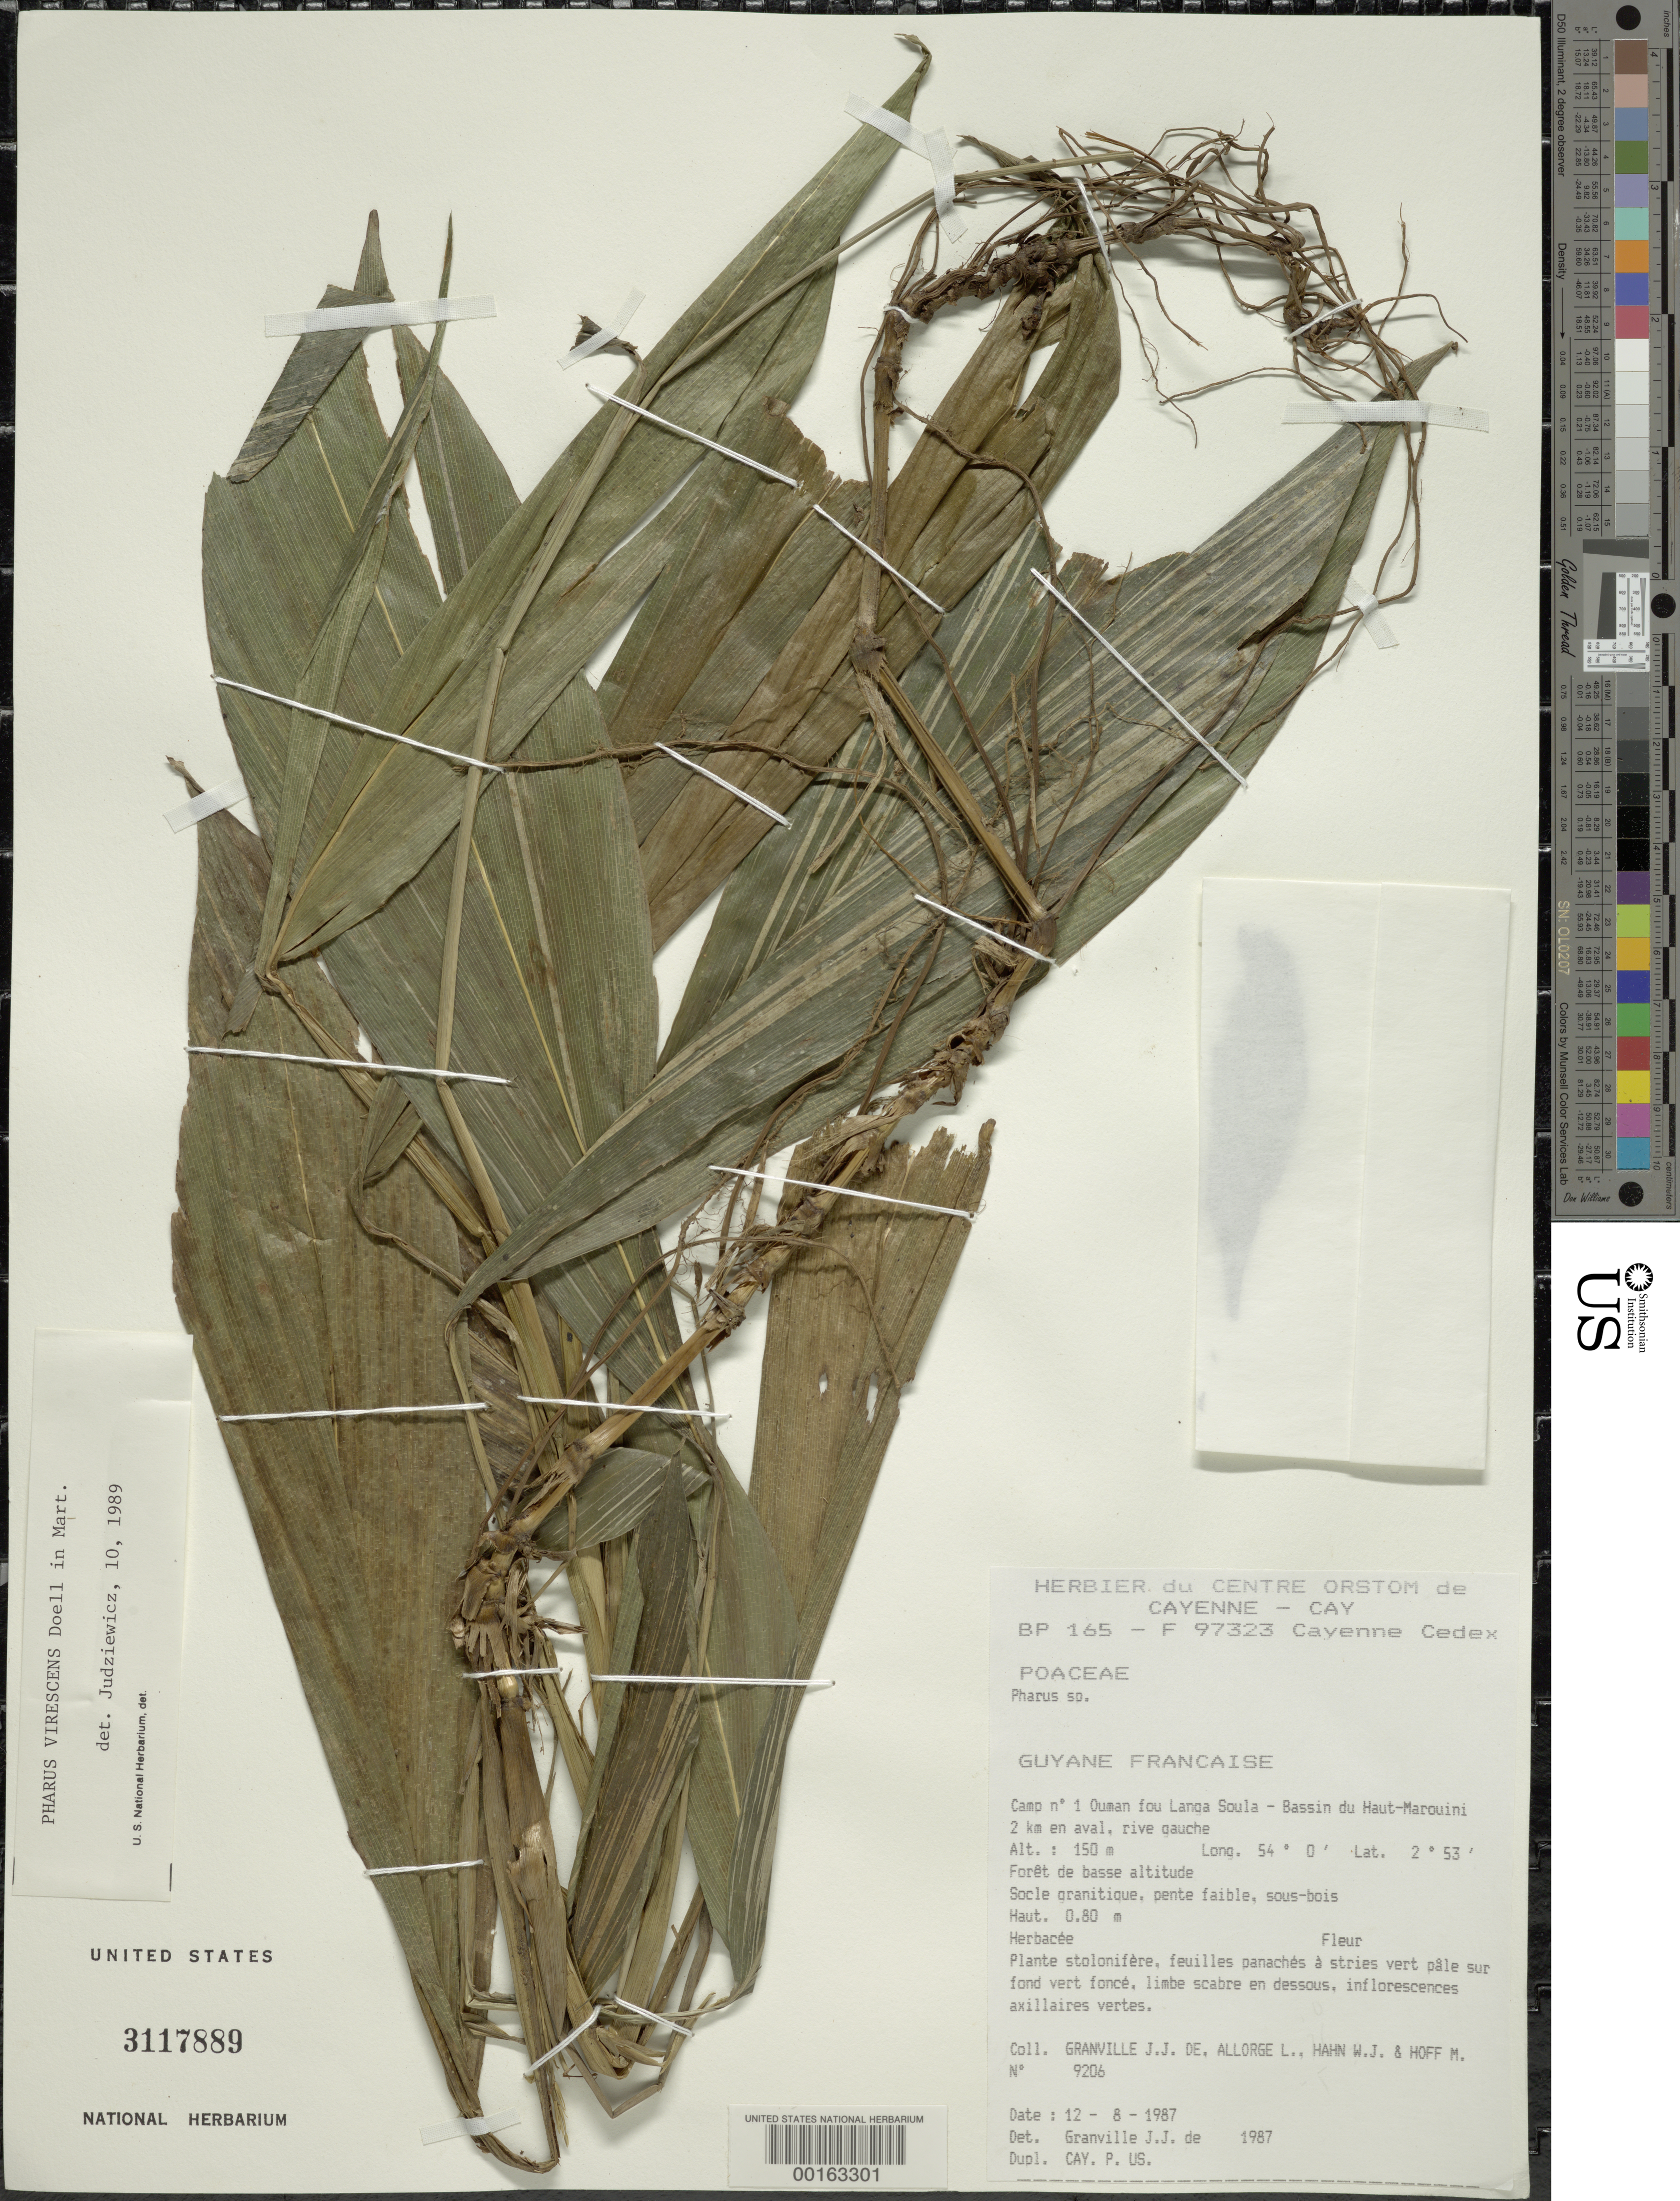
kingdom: Plantae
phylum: Tracheophyta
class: Liliopsida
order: Poales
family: Poaceae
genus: Pharus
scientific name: Pharus virescens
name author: Döll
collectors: J.-J. de Granville, L. Allorge, W. J. Hahn & M. Hoff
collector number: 9206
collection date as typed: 12 Aug 1987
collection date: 1987-08-12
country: French Guiana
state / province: Saint-Laurent-du-Maroni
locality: Bassin du haut-marouini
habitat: Forest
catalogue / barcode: US 3117889